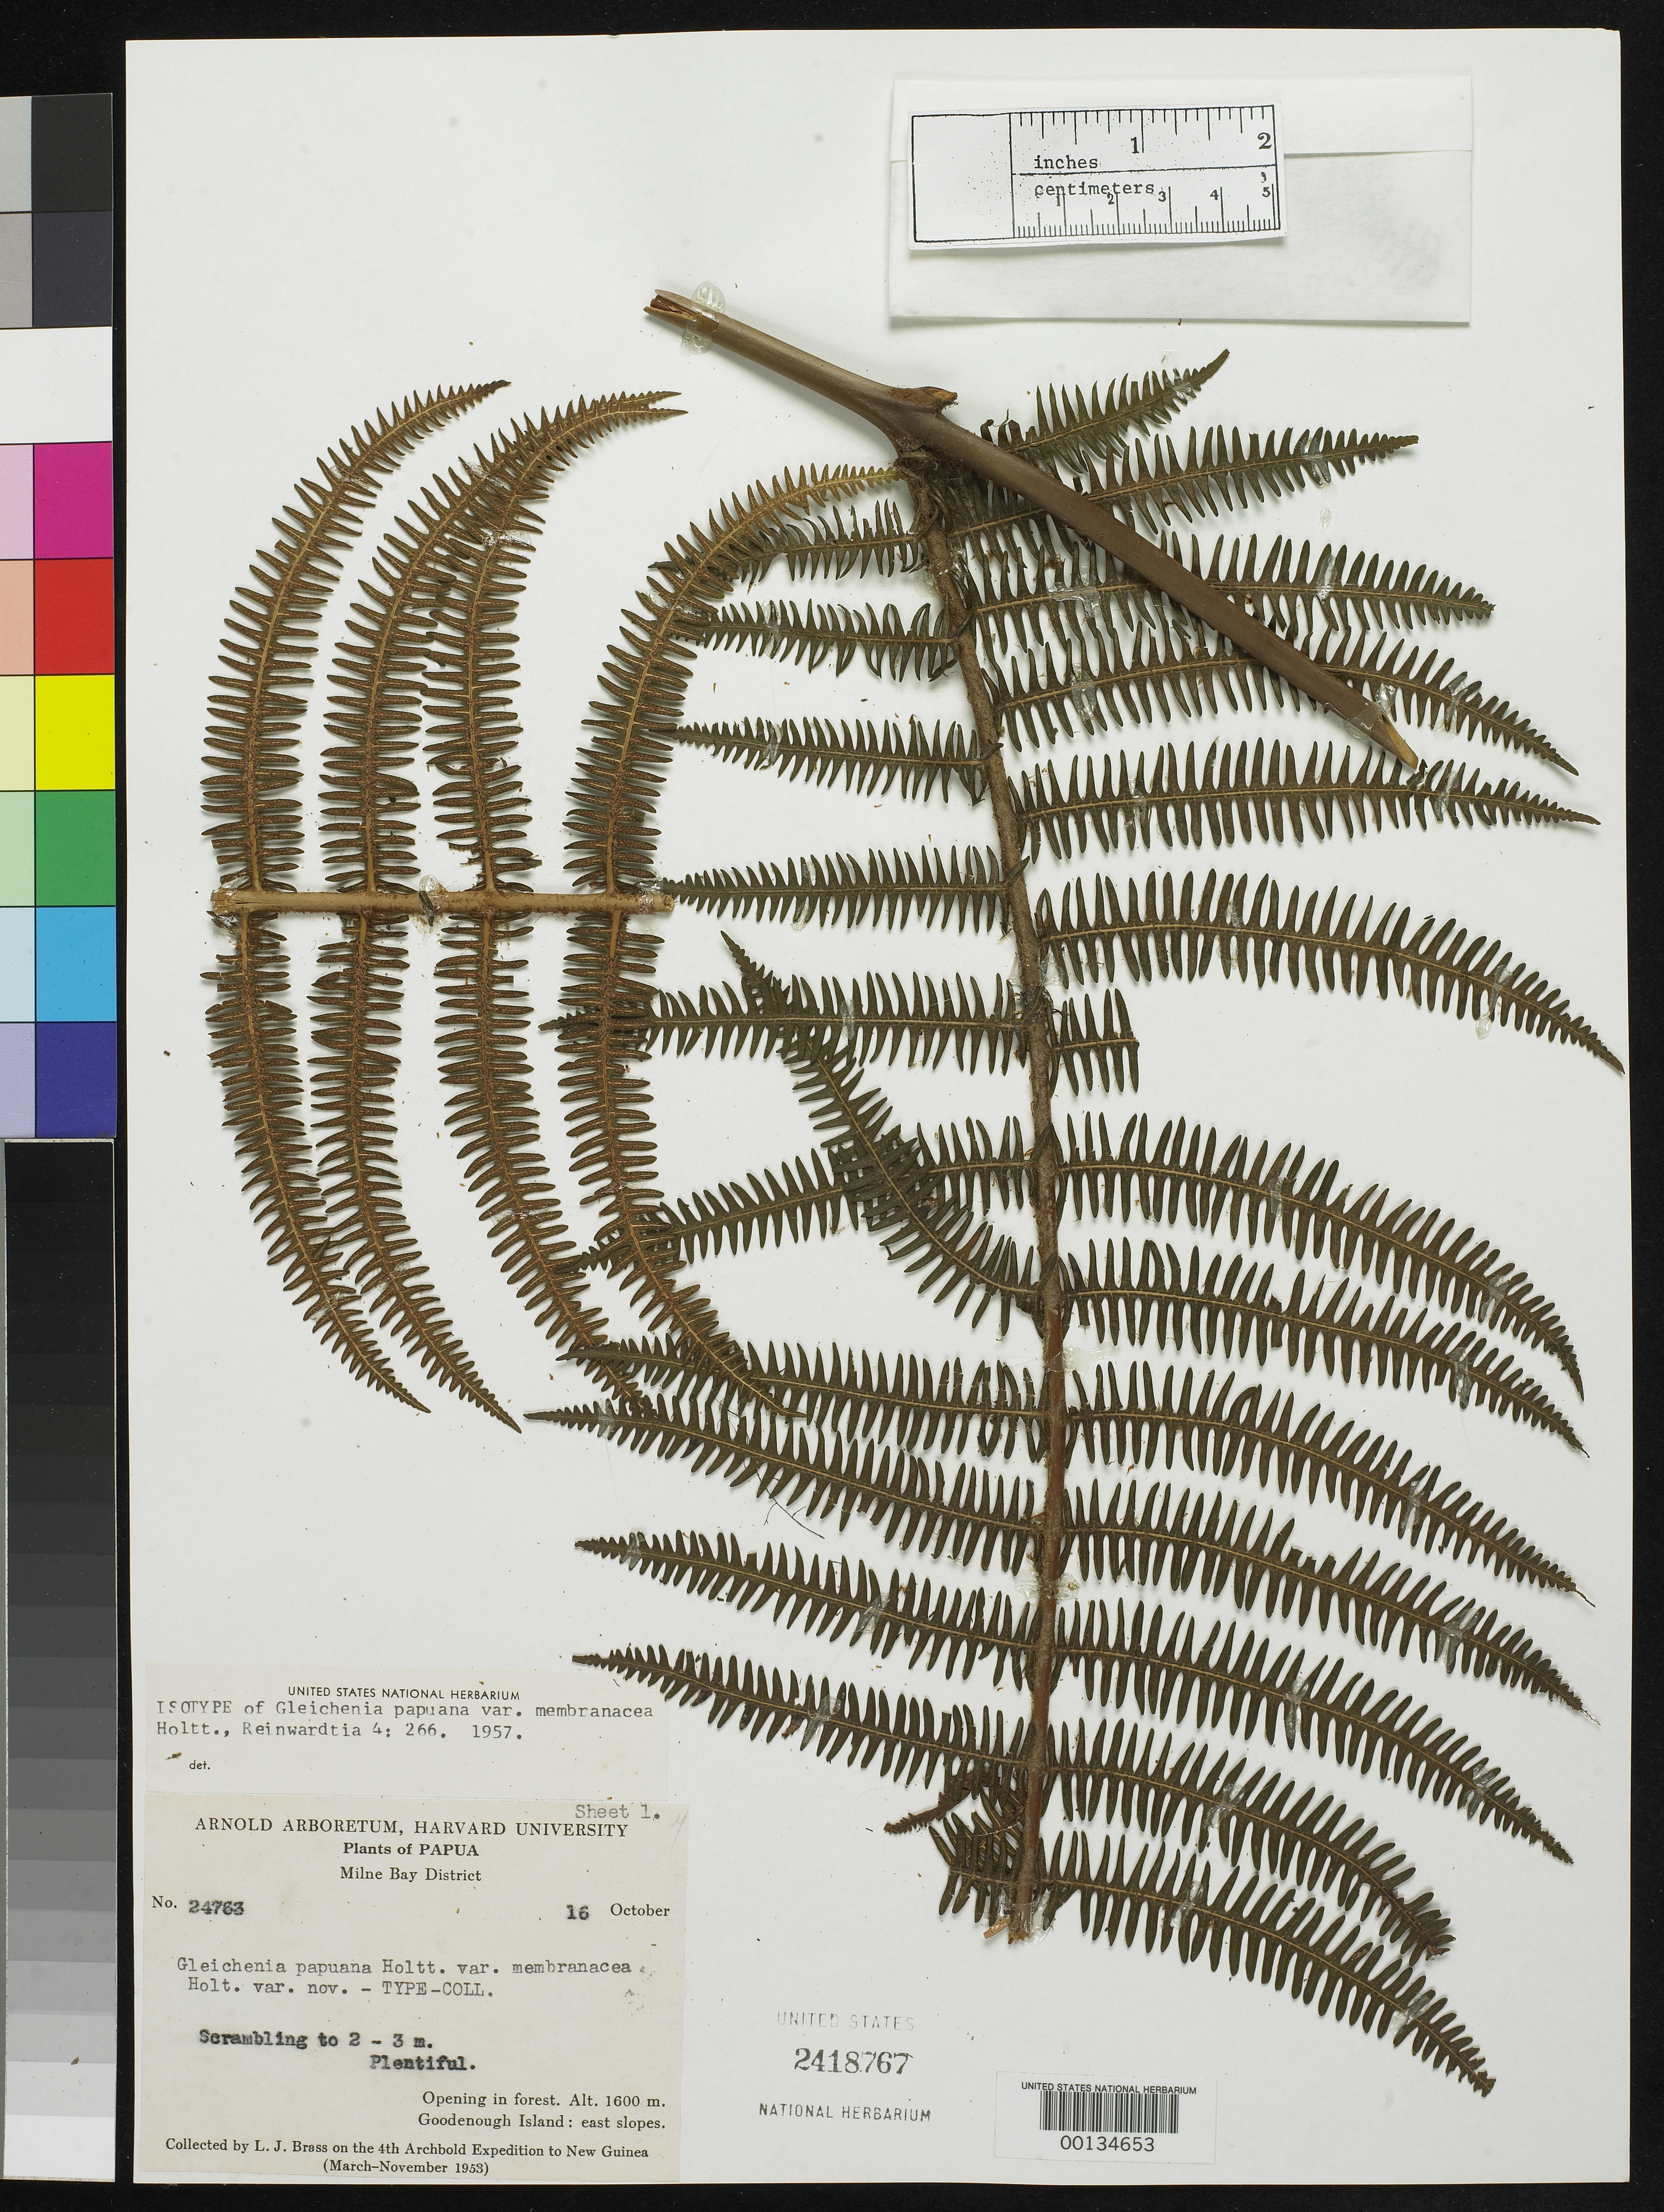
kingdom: Plantae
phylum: Tracheophyta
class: Polypodiopsida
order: Gleicheniales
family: Gleicheniaceae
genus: Gleichenia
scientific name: Gleichenia papuana var. membranacea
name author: Holttum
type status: Isotype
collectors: L. J. Brass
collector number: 24763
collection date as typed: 16 Oct 1953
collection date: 1953-10-16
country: Papua New Guinea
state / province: Milne Bay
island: Goodenough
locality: E slopes of island.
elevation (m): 1600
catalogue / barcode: US 2418767